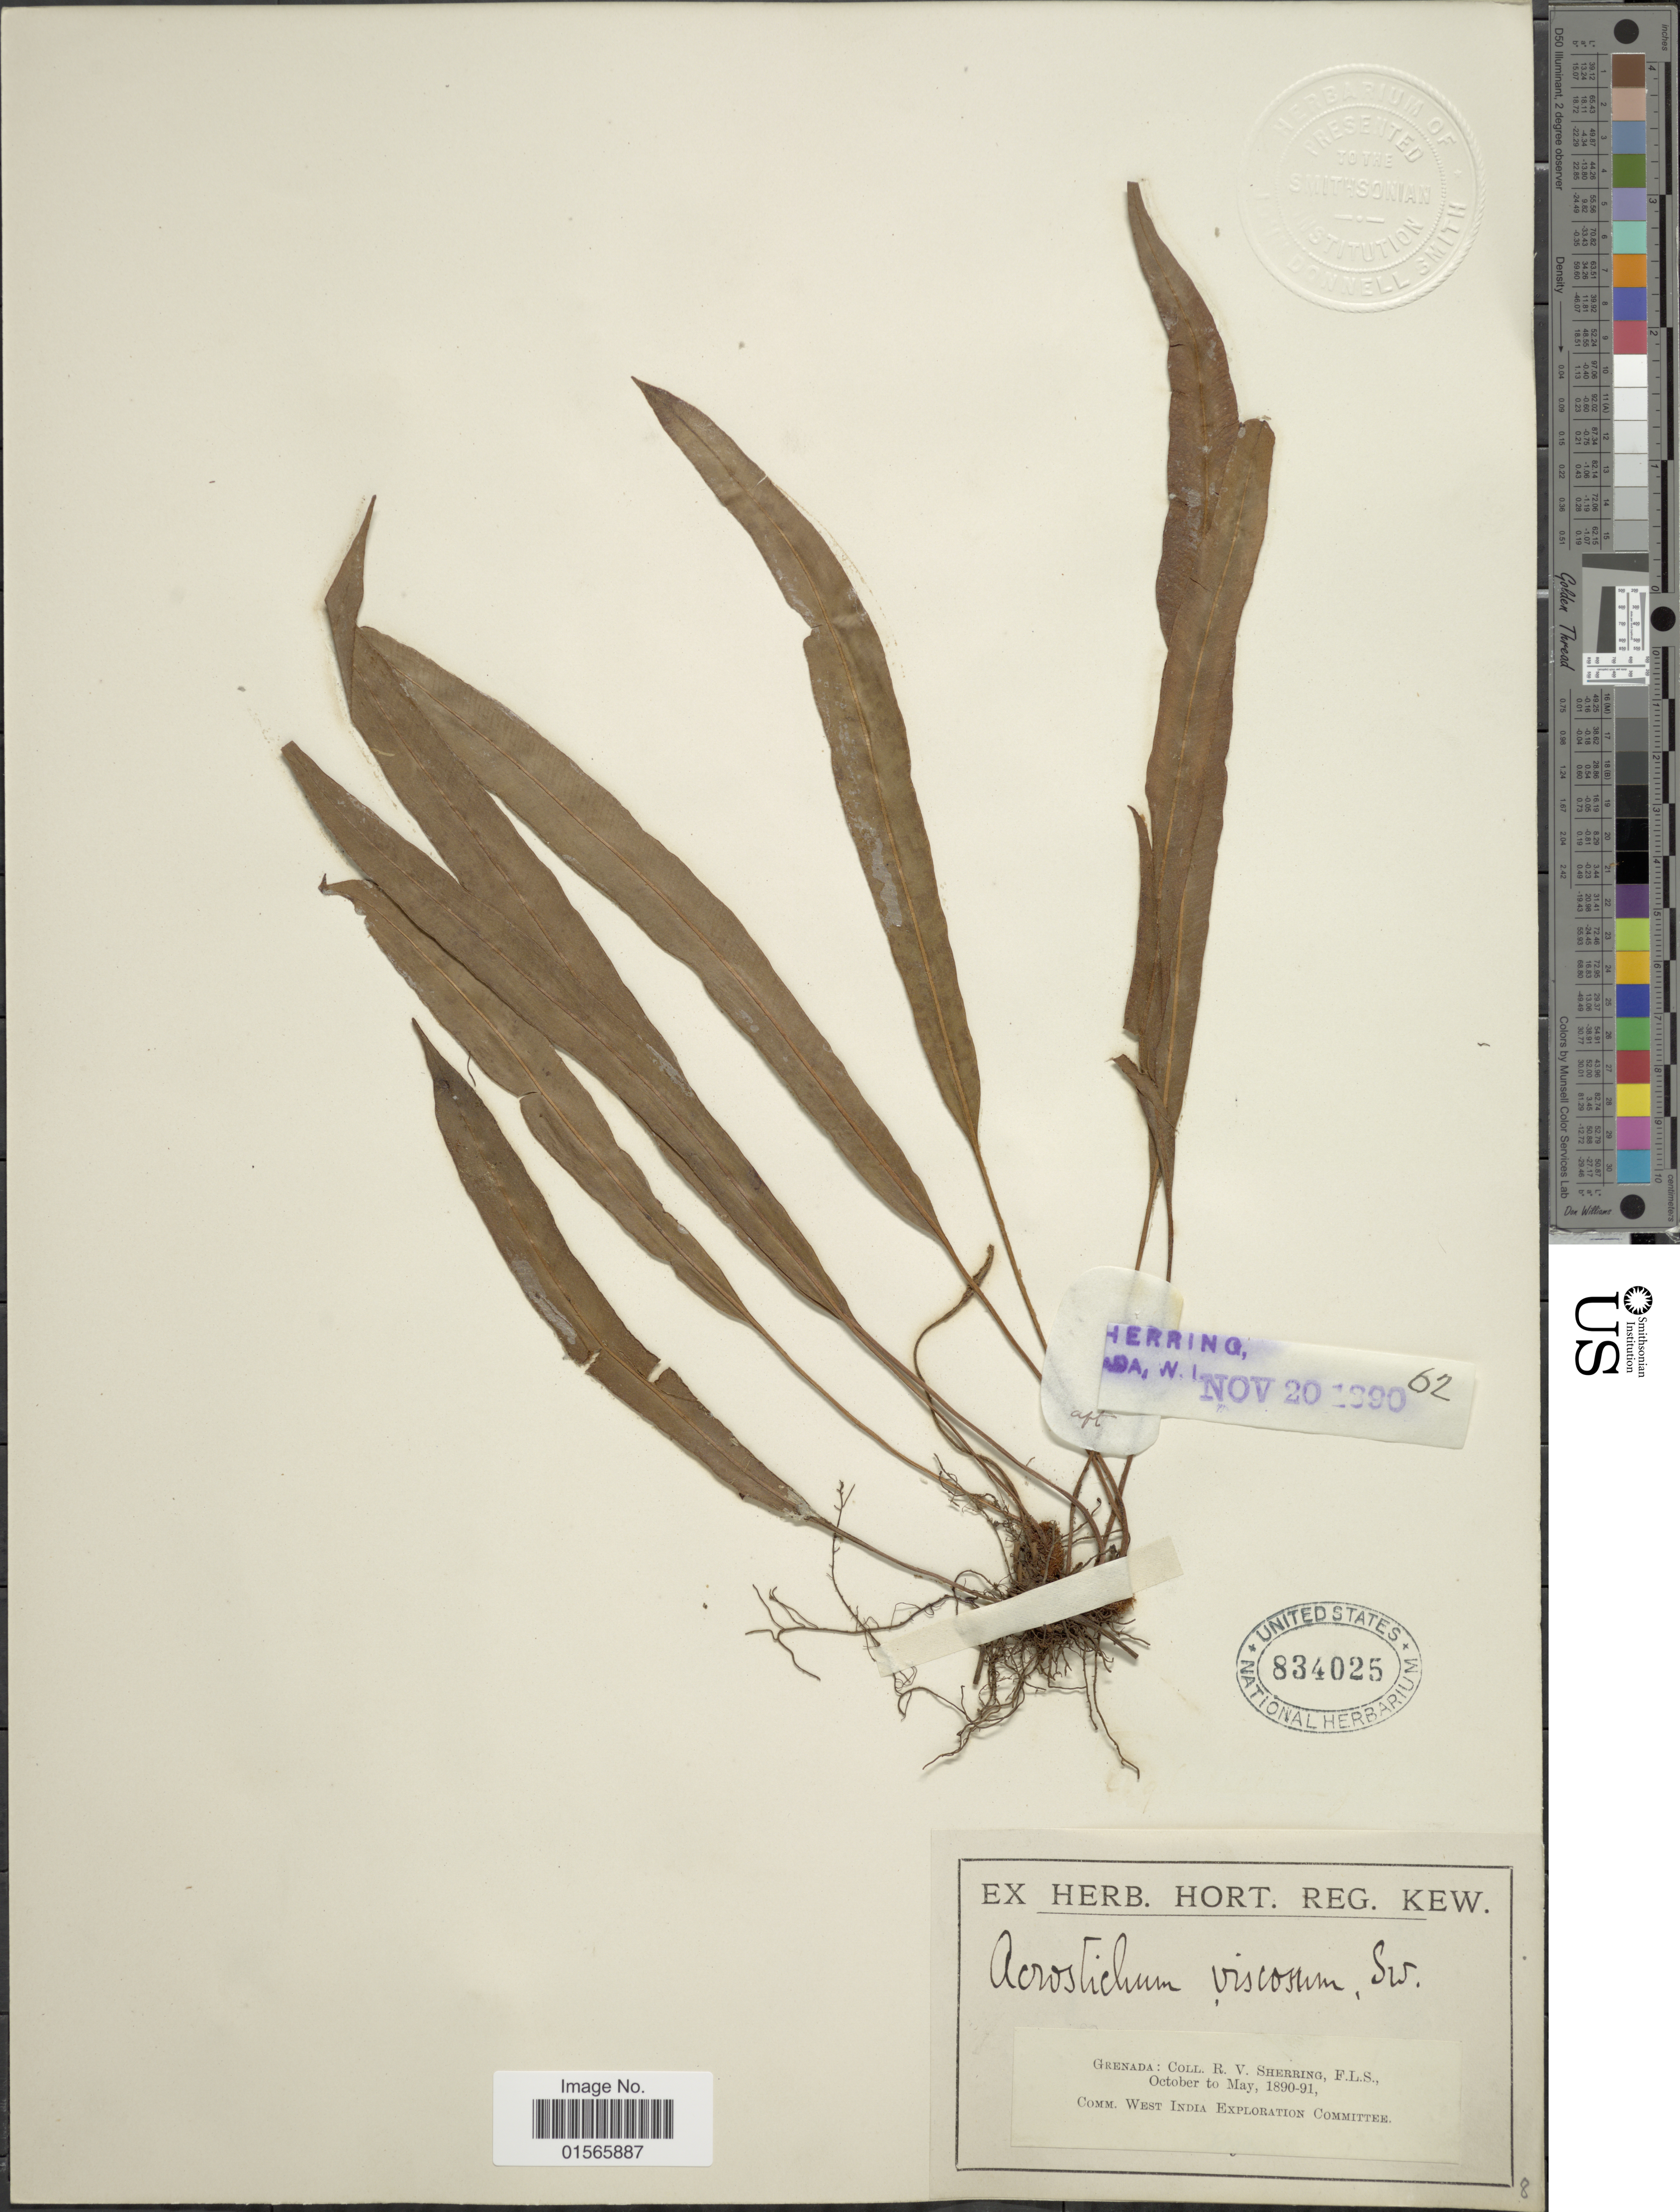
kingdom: Plantae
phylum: Tracheophyta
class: Polypodiopsida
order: Polypodiales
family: Dryopteridaceae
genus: Elaphoglossum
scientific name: Elaphoglossum petiolatum var. dussii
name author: (Underw. ex Maxon) Proctor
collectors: R. Sherring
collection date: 1890-10/1891-05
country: Grenada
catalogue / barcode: US 834025